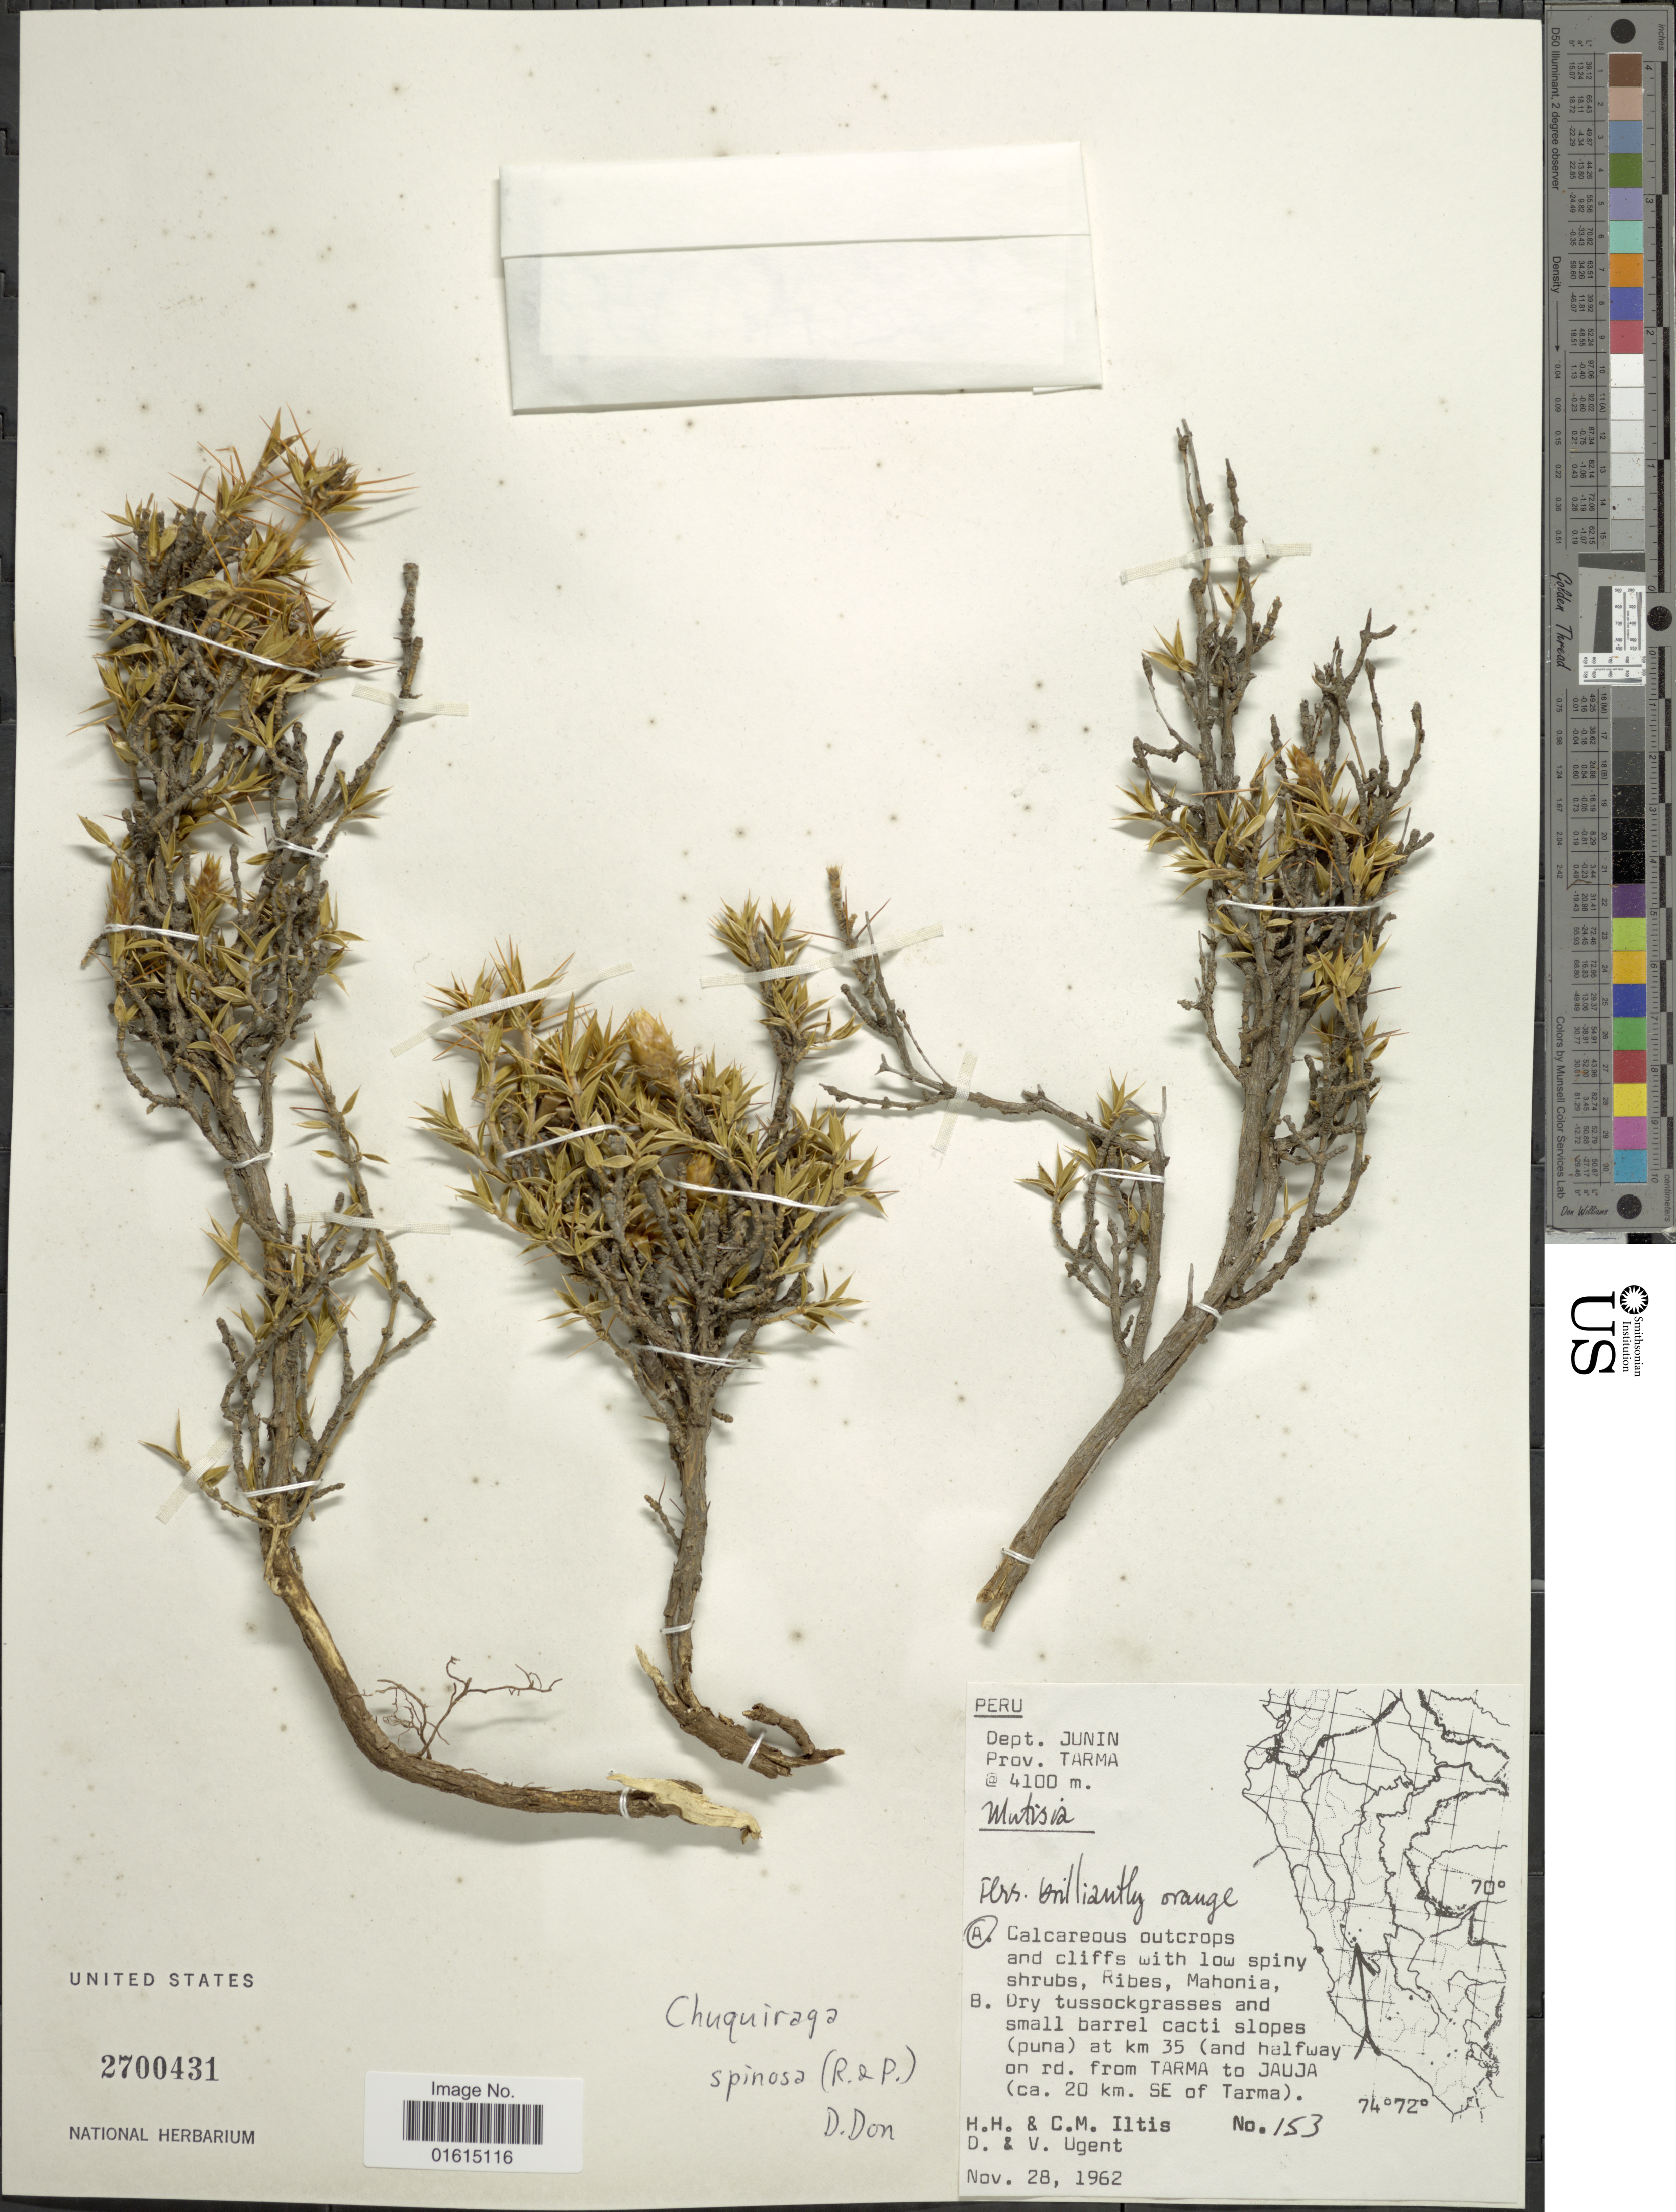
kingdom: Plantae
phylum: Tracheophyta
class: Magnoliopsida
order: Asterales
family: Asteraceae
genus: Chuquiraga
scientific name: Chuquiraga spinosa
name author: Less.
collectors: H. H. Iltis, C. M Iltis, D. Ugent & V. Ugent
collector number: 153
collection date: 1962-11-28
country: Peru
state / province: Junín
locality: Dept. Junin, Prov. Tarma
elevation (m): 4100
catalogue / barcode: US 2700431